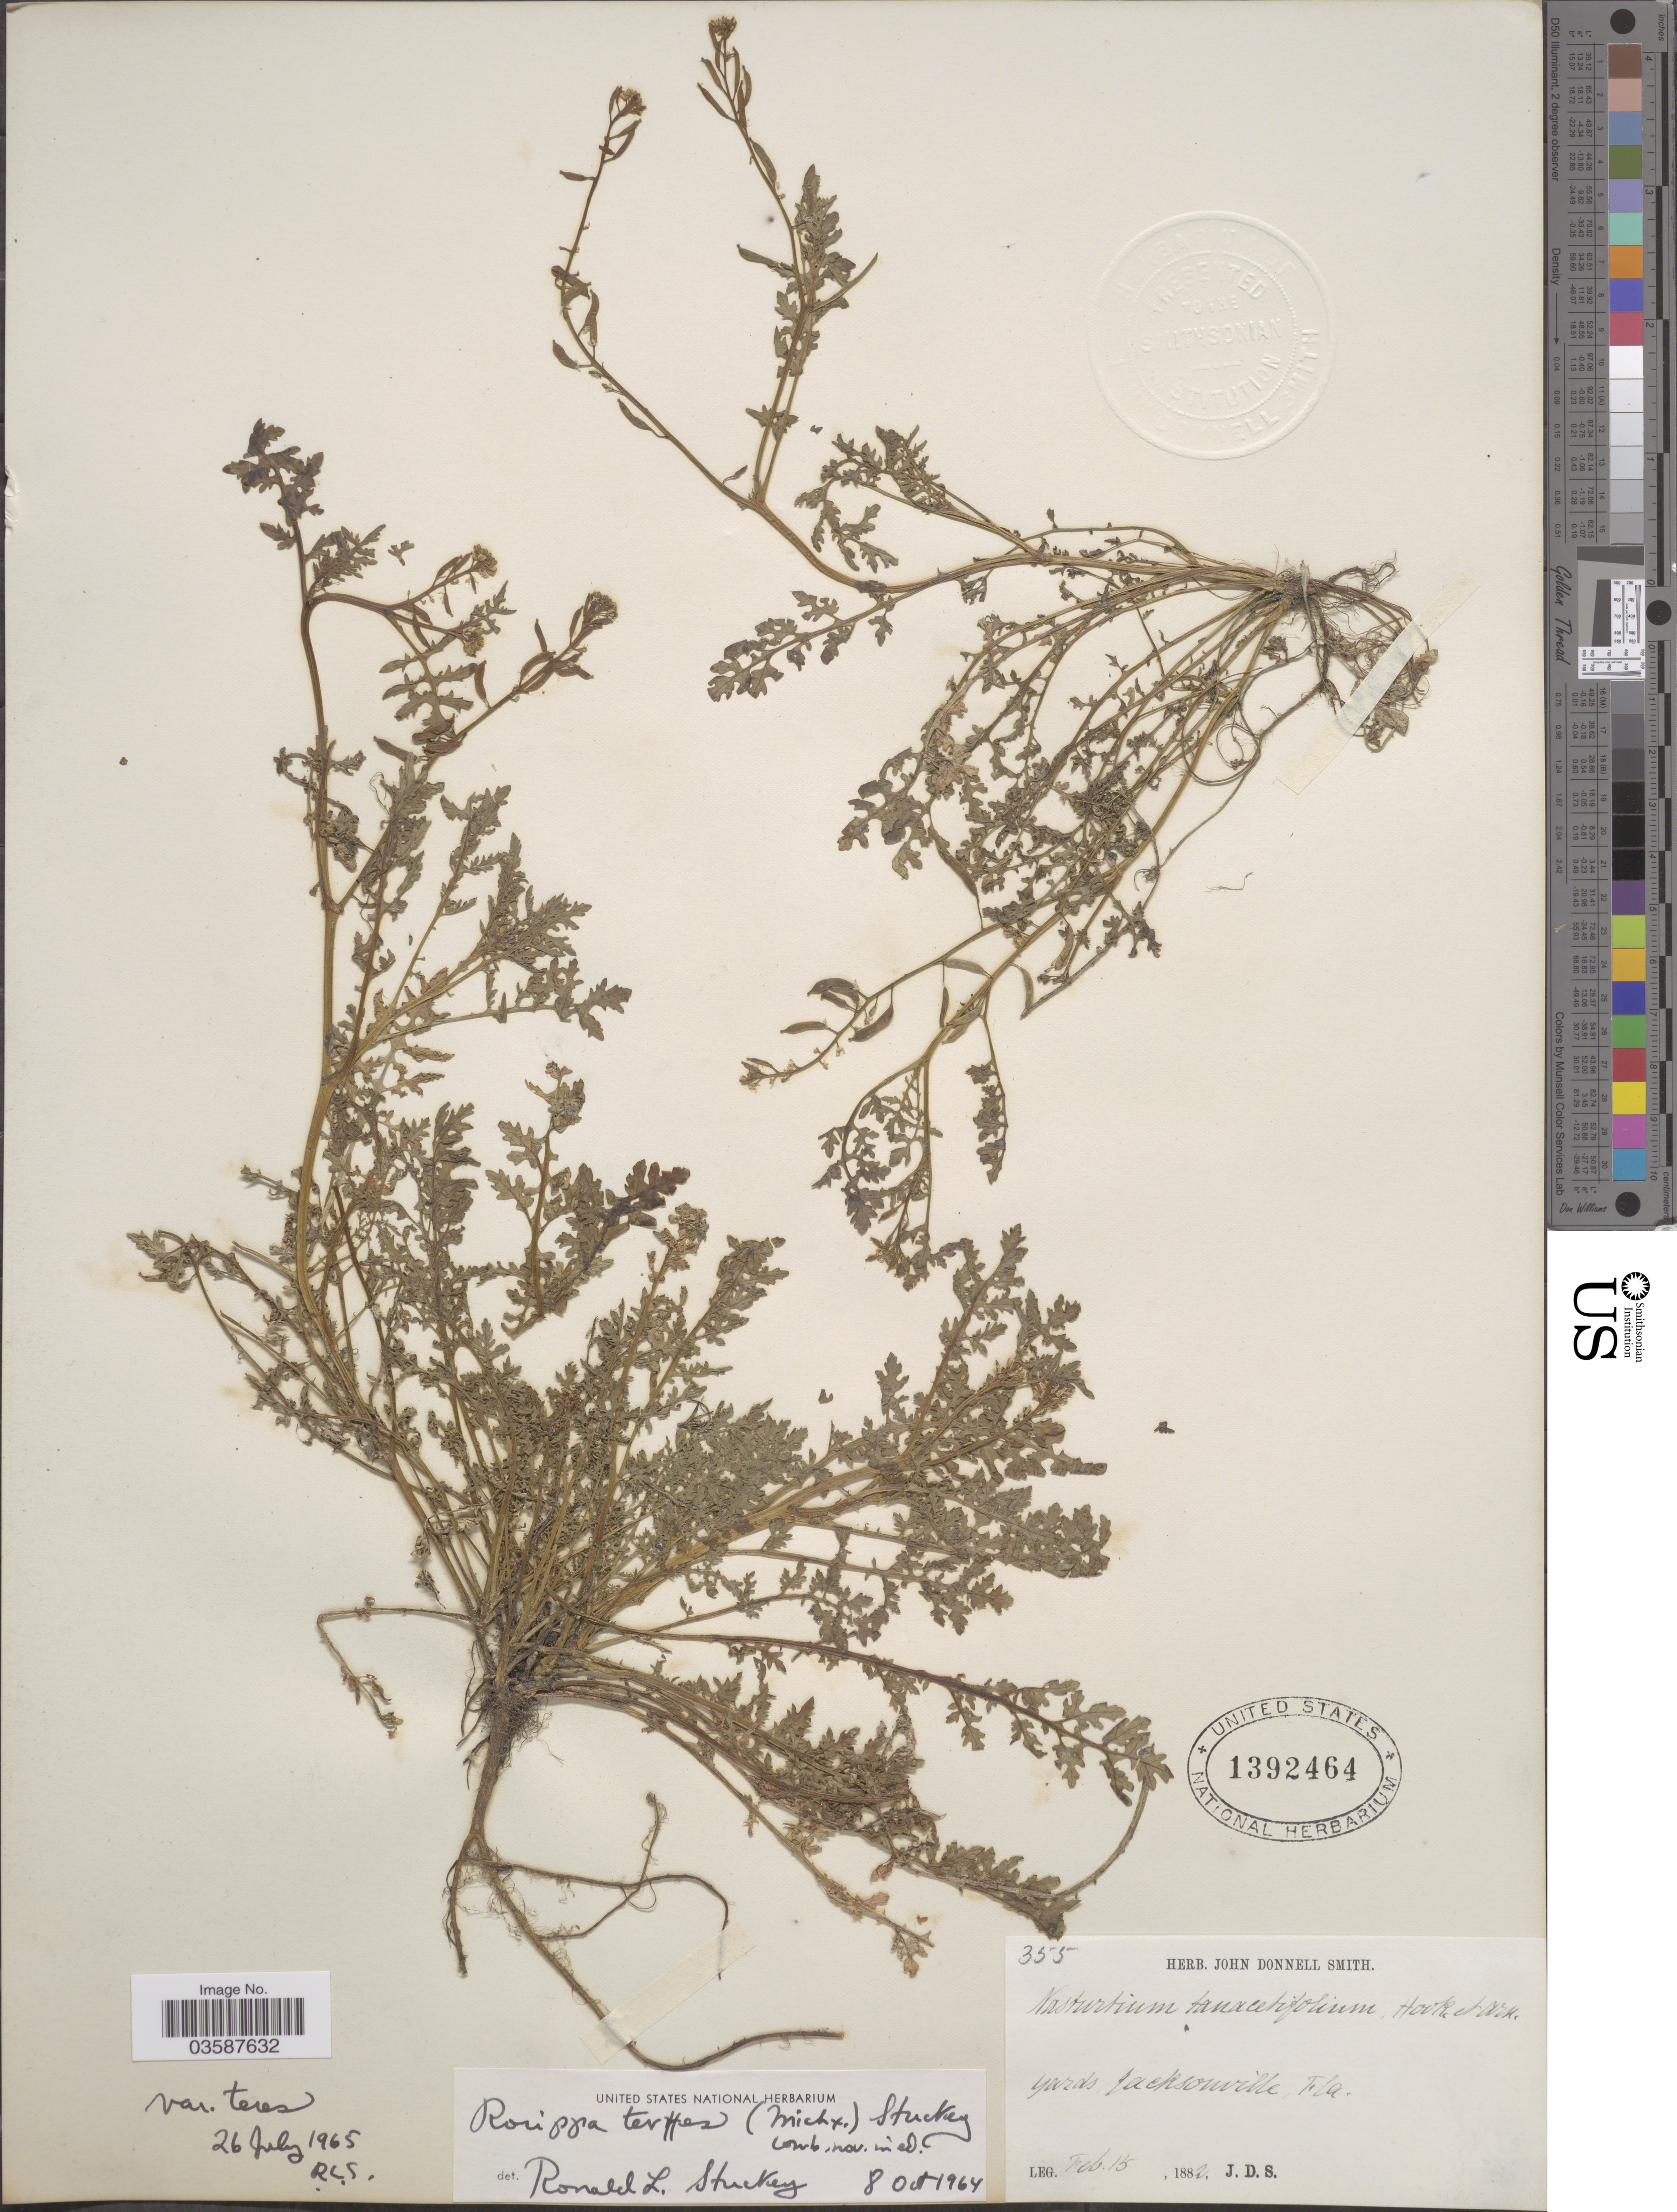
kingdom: Plantae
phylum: Tracheophyta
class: Magnoliopsida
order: Brassicales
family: Brassicaceae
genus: Rorippa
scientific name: Rorippa teres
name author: (Michx.) Stuckey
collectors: J. Donnell Smith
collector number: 355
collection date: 1882-02-15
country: United States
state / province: Florida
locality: Yards, Jacksonville.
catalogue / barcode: US 1392464